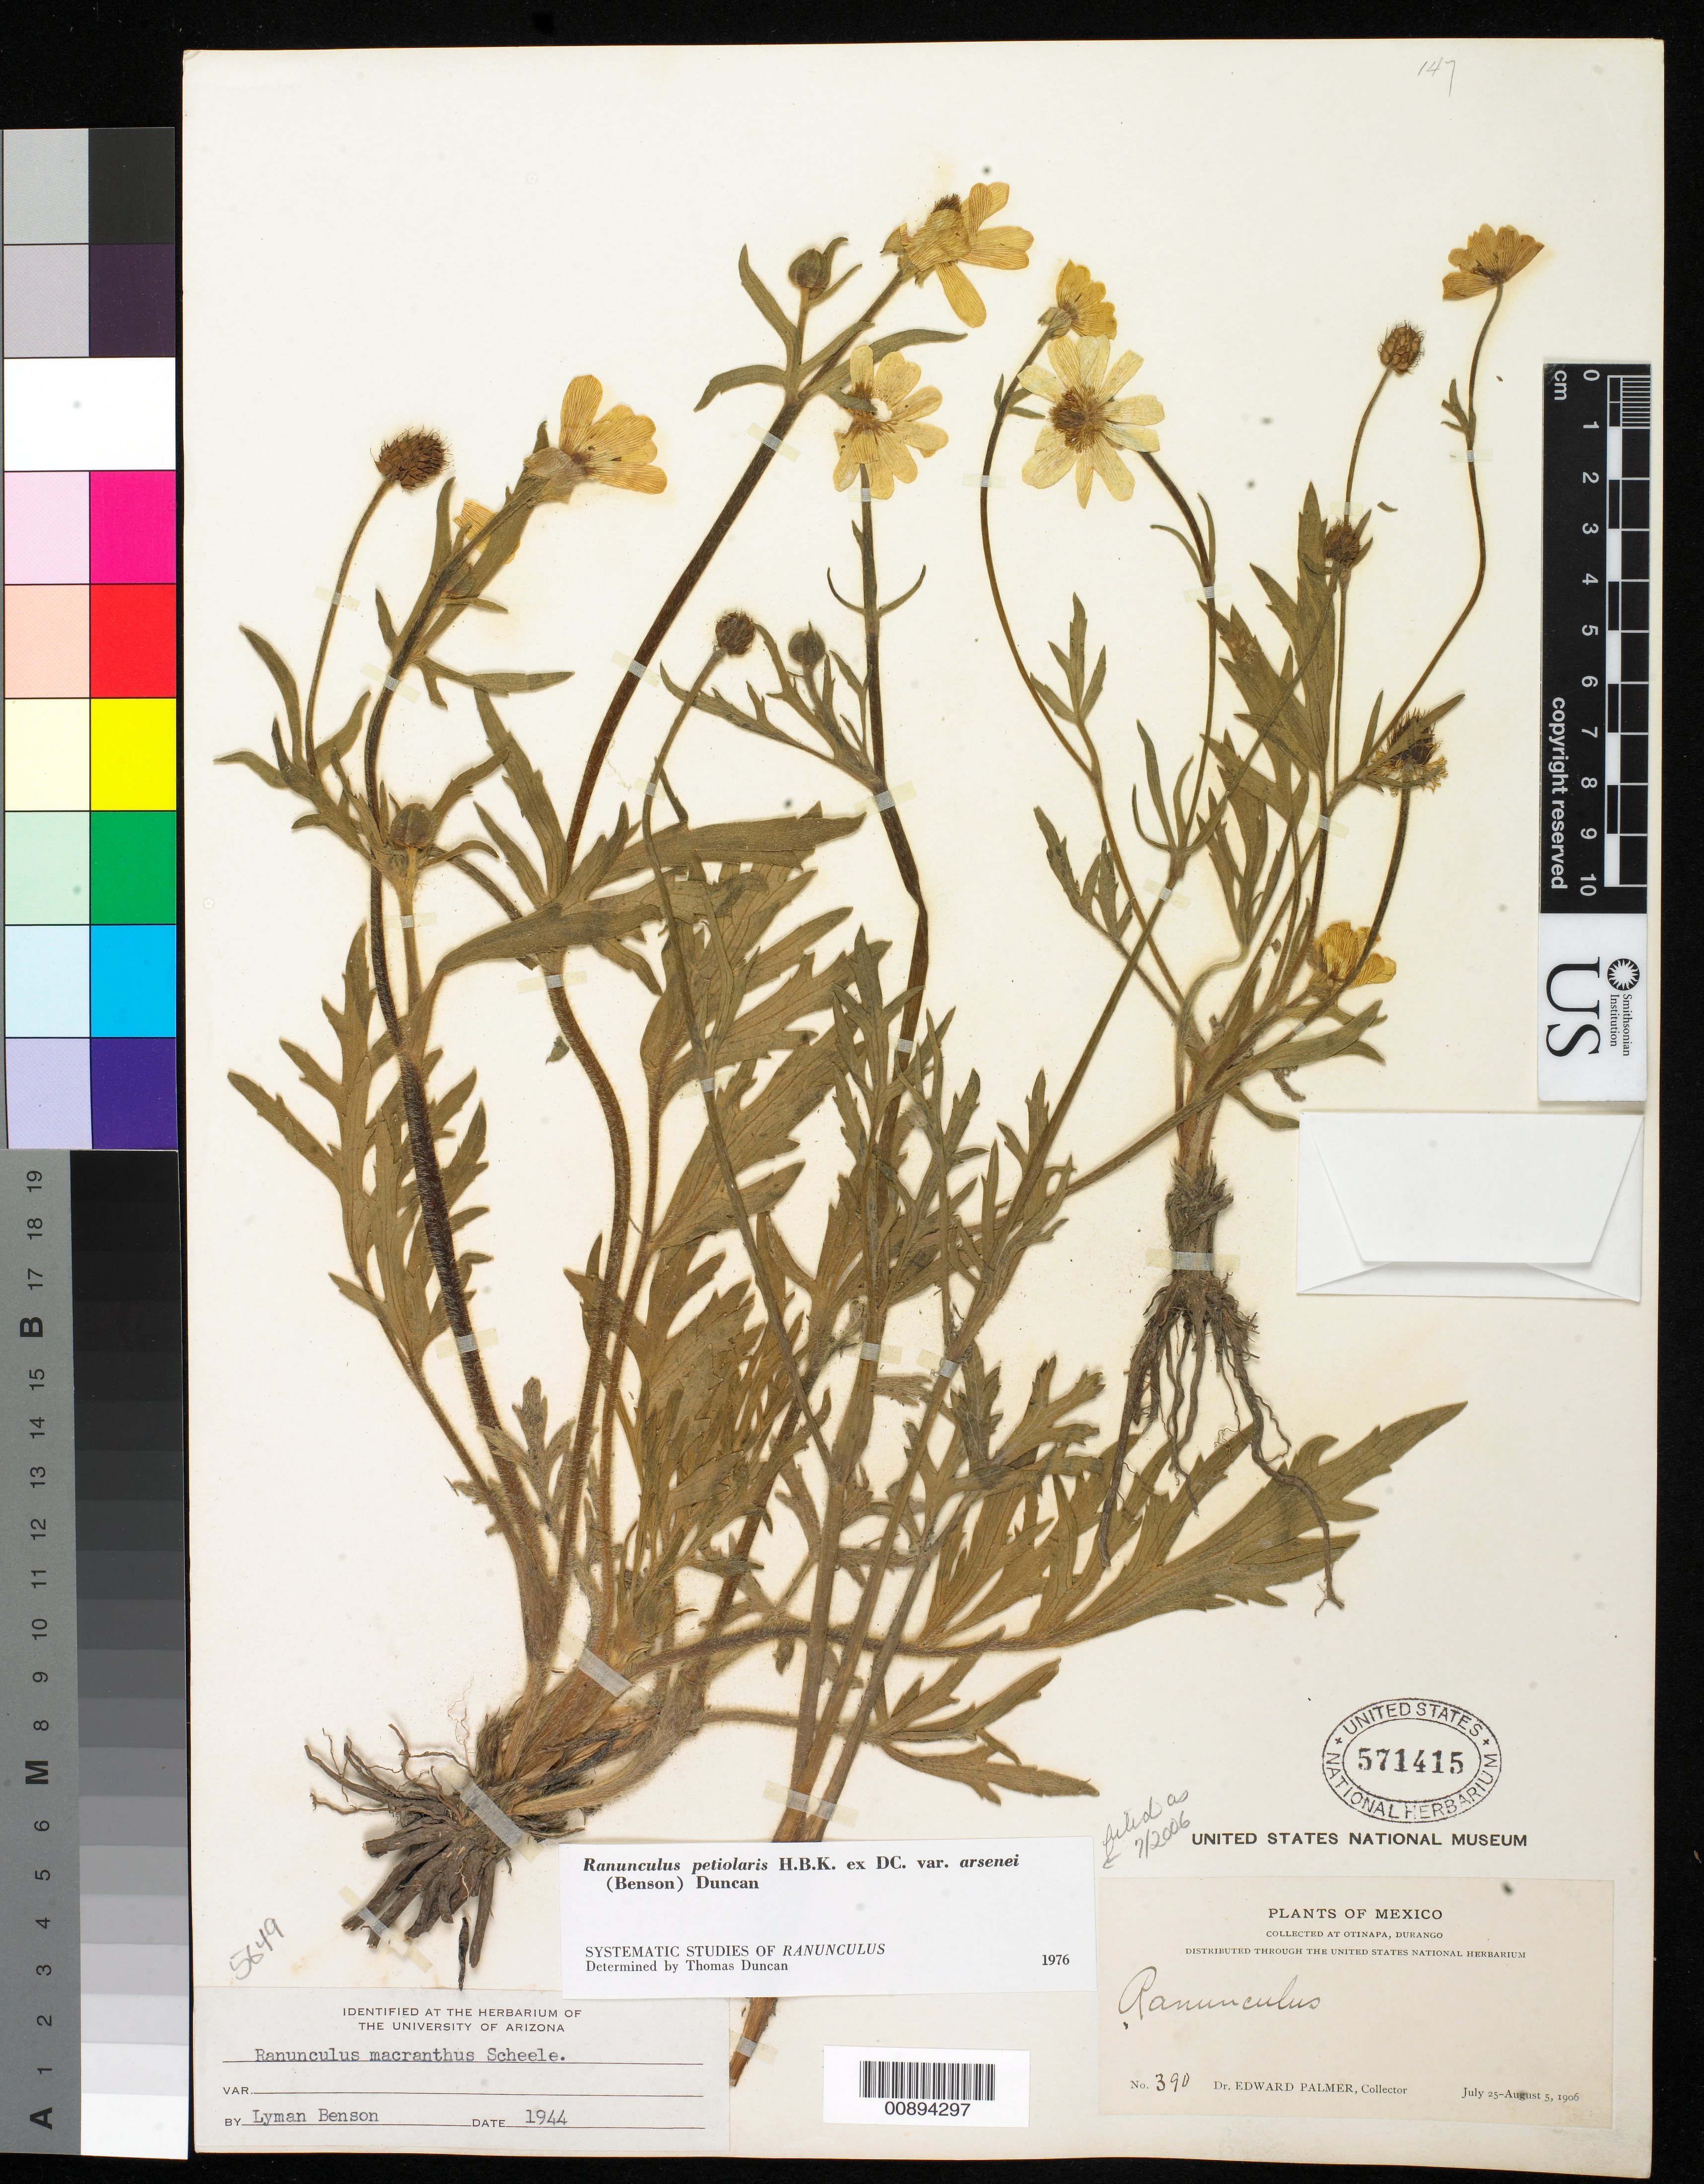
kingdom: Plantae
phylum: Tracheophyta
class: Magnoliopsida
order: Ranunculales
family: Ranunculaceae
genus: Ranunculus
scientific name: Ranunculus petiolaris var. arsenei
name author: (L.D. Benson) Duncan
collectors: E. Palmer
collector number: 390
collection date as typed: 25 Jul 1906 to 05 Aug 1906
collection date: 1906-07-25/1906-08-05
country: Mexico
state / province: Durango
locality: Otinapa, Durango.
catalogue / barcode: US 571415